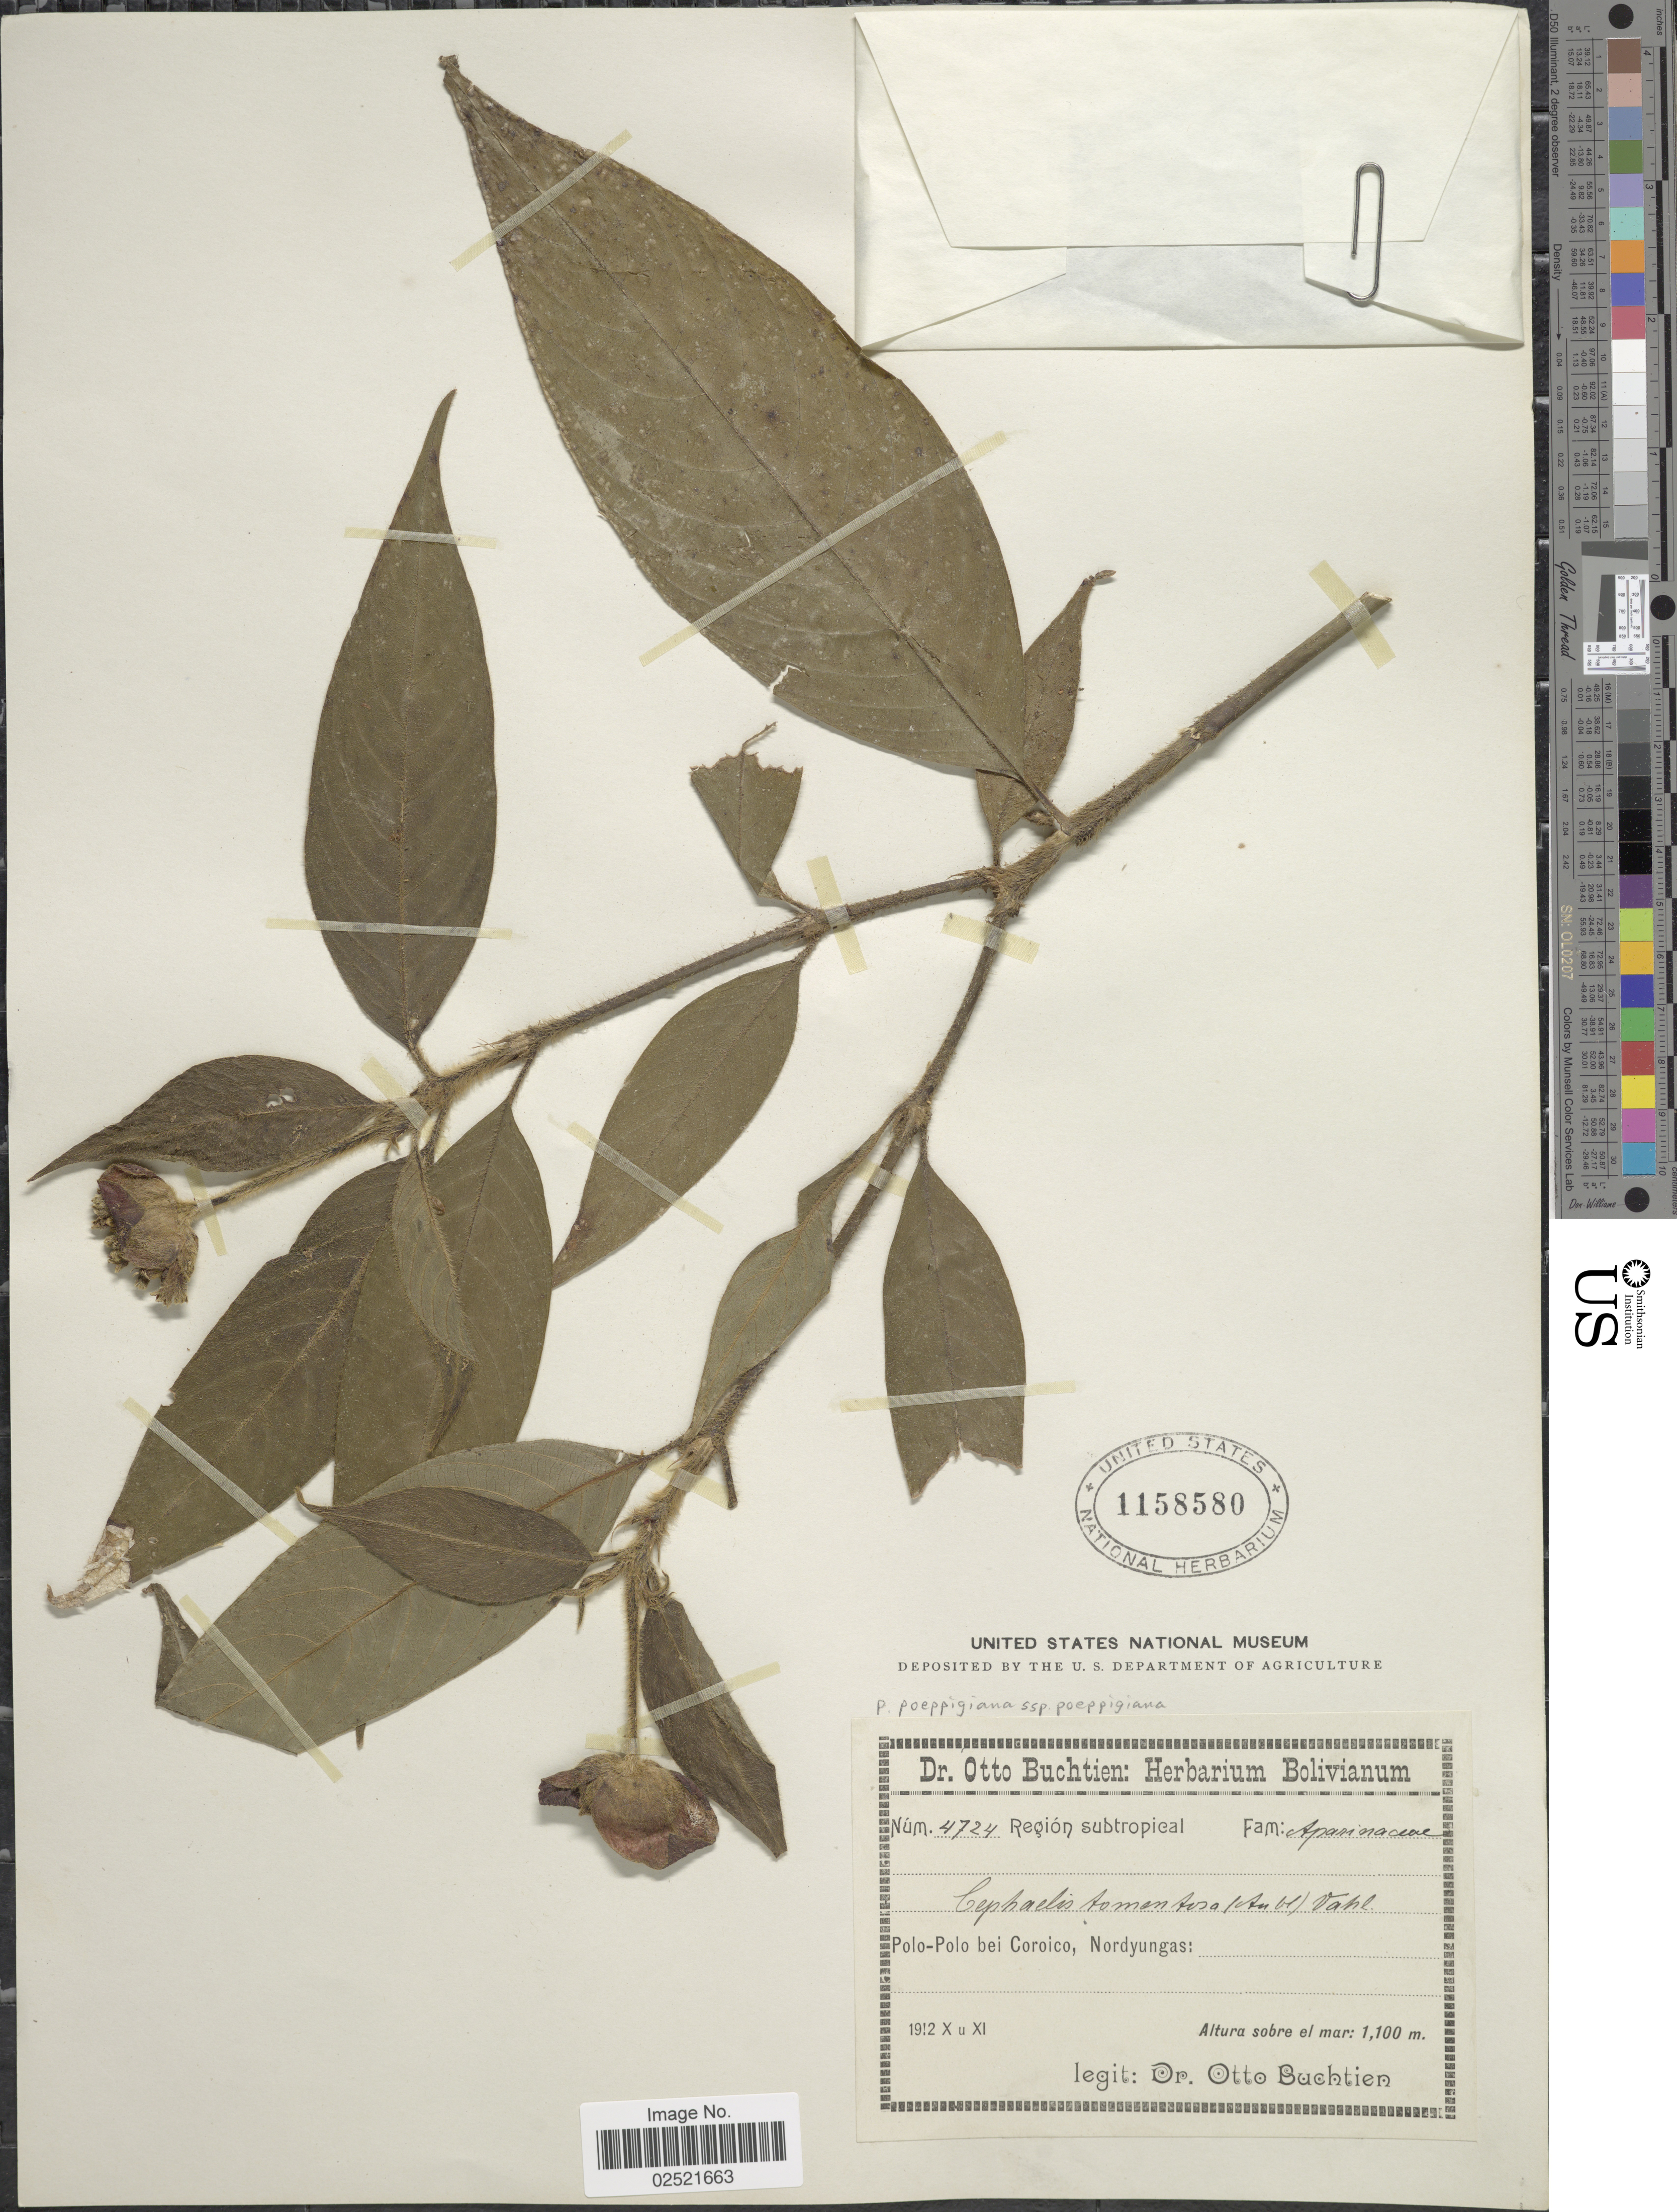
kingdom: Plantae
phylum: Tracheophyta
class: Magnoliopsida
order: Gentianales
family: Rubiaceae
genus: Psychotria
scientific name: Psychotria poeppigiana subsp. poeppigiana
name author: Müll. Arg.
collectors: O. Buchtien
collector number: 4724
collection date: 1912-10/1912-11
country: Bolivia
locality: Polo-Polo bei Coroico, Nordyungas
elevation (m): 1100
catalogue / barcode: US 1158580